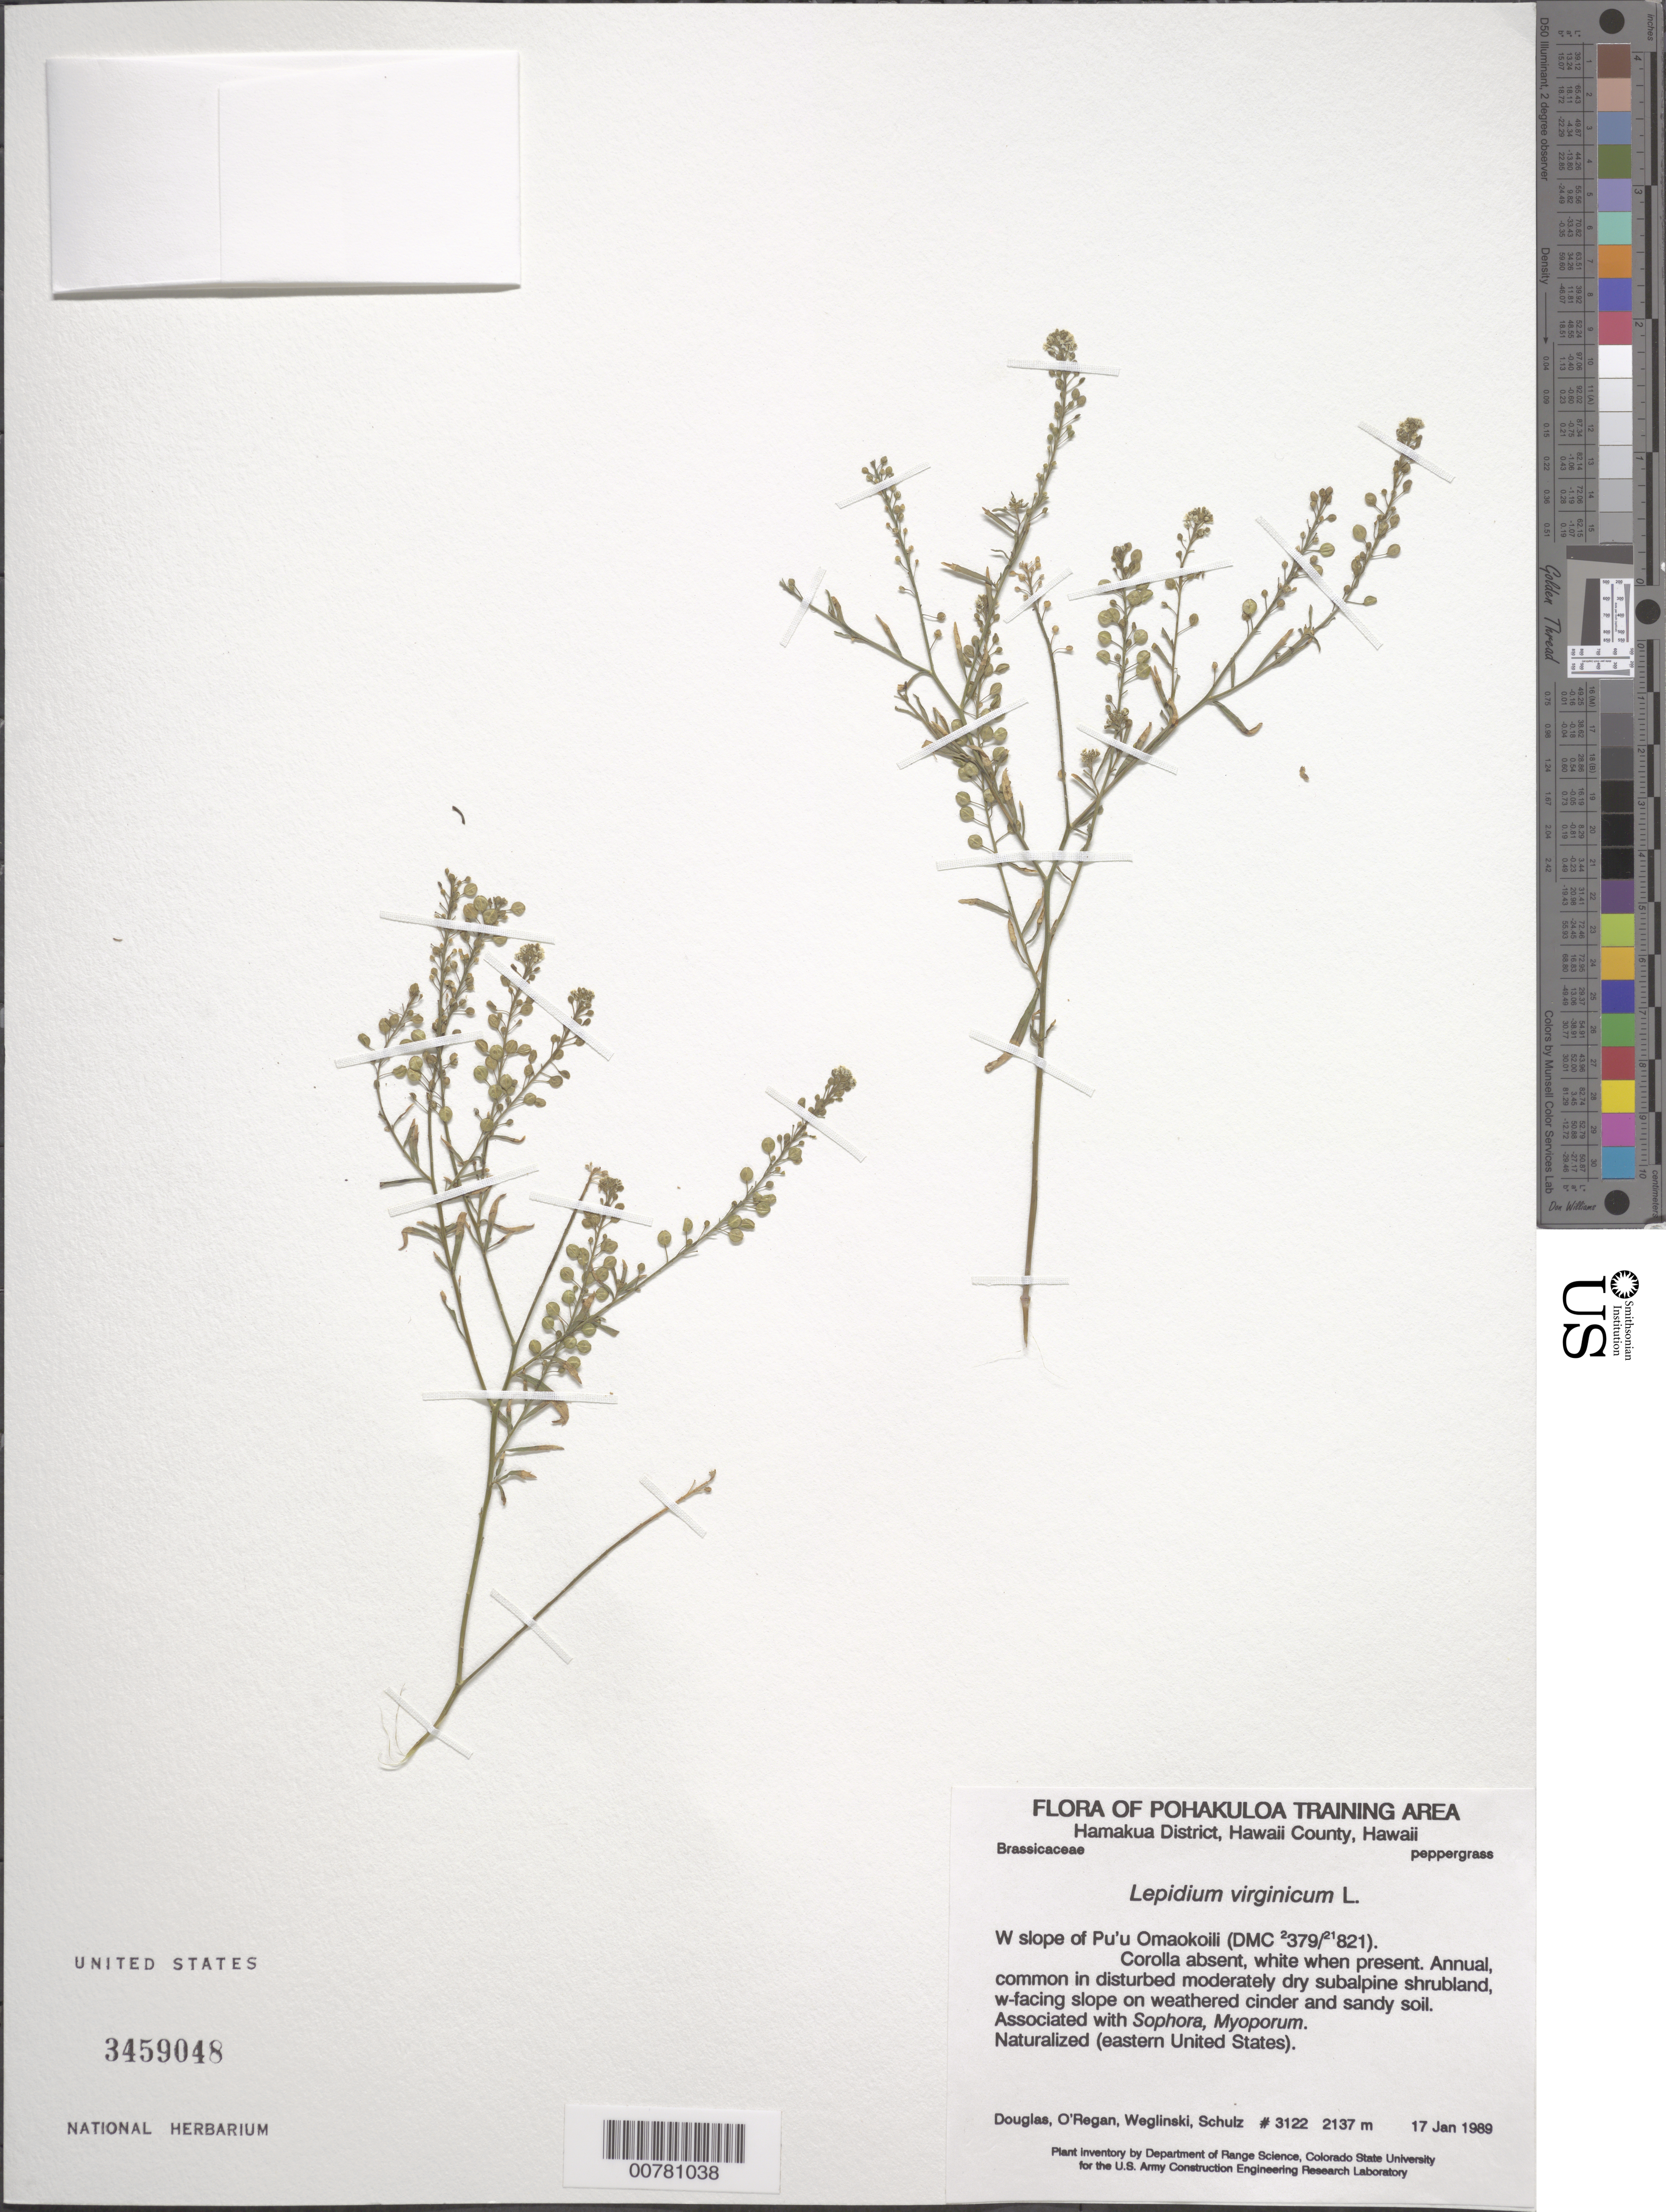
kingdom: Plantae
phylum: Tracheophyta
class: Magnoliopsida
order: Brassicales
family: Brassicaceae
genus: Lepidium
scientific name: Lepidium virginicum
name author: L.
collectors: P. Douglas, O'Regan, Weglinski & Schulz, --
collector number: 3122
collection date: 1989-01-17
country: United States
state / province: Hawaii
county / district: Hawaii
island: Hawaii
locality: W slope of Pu'u Omaokoili.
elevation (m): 2137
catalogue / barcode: US 3459048